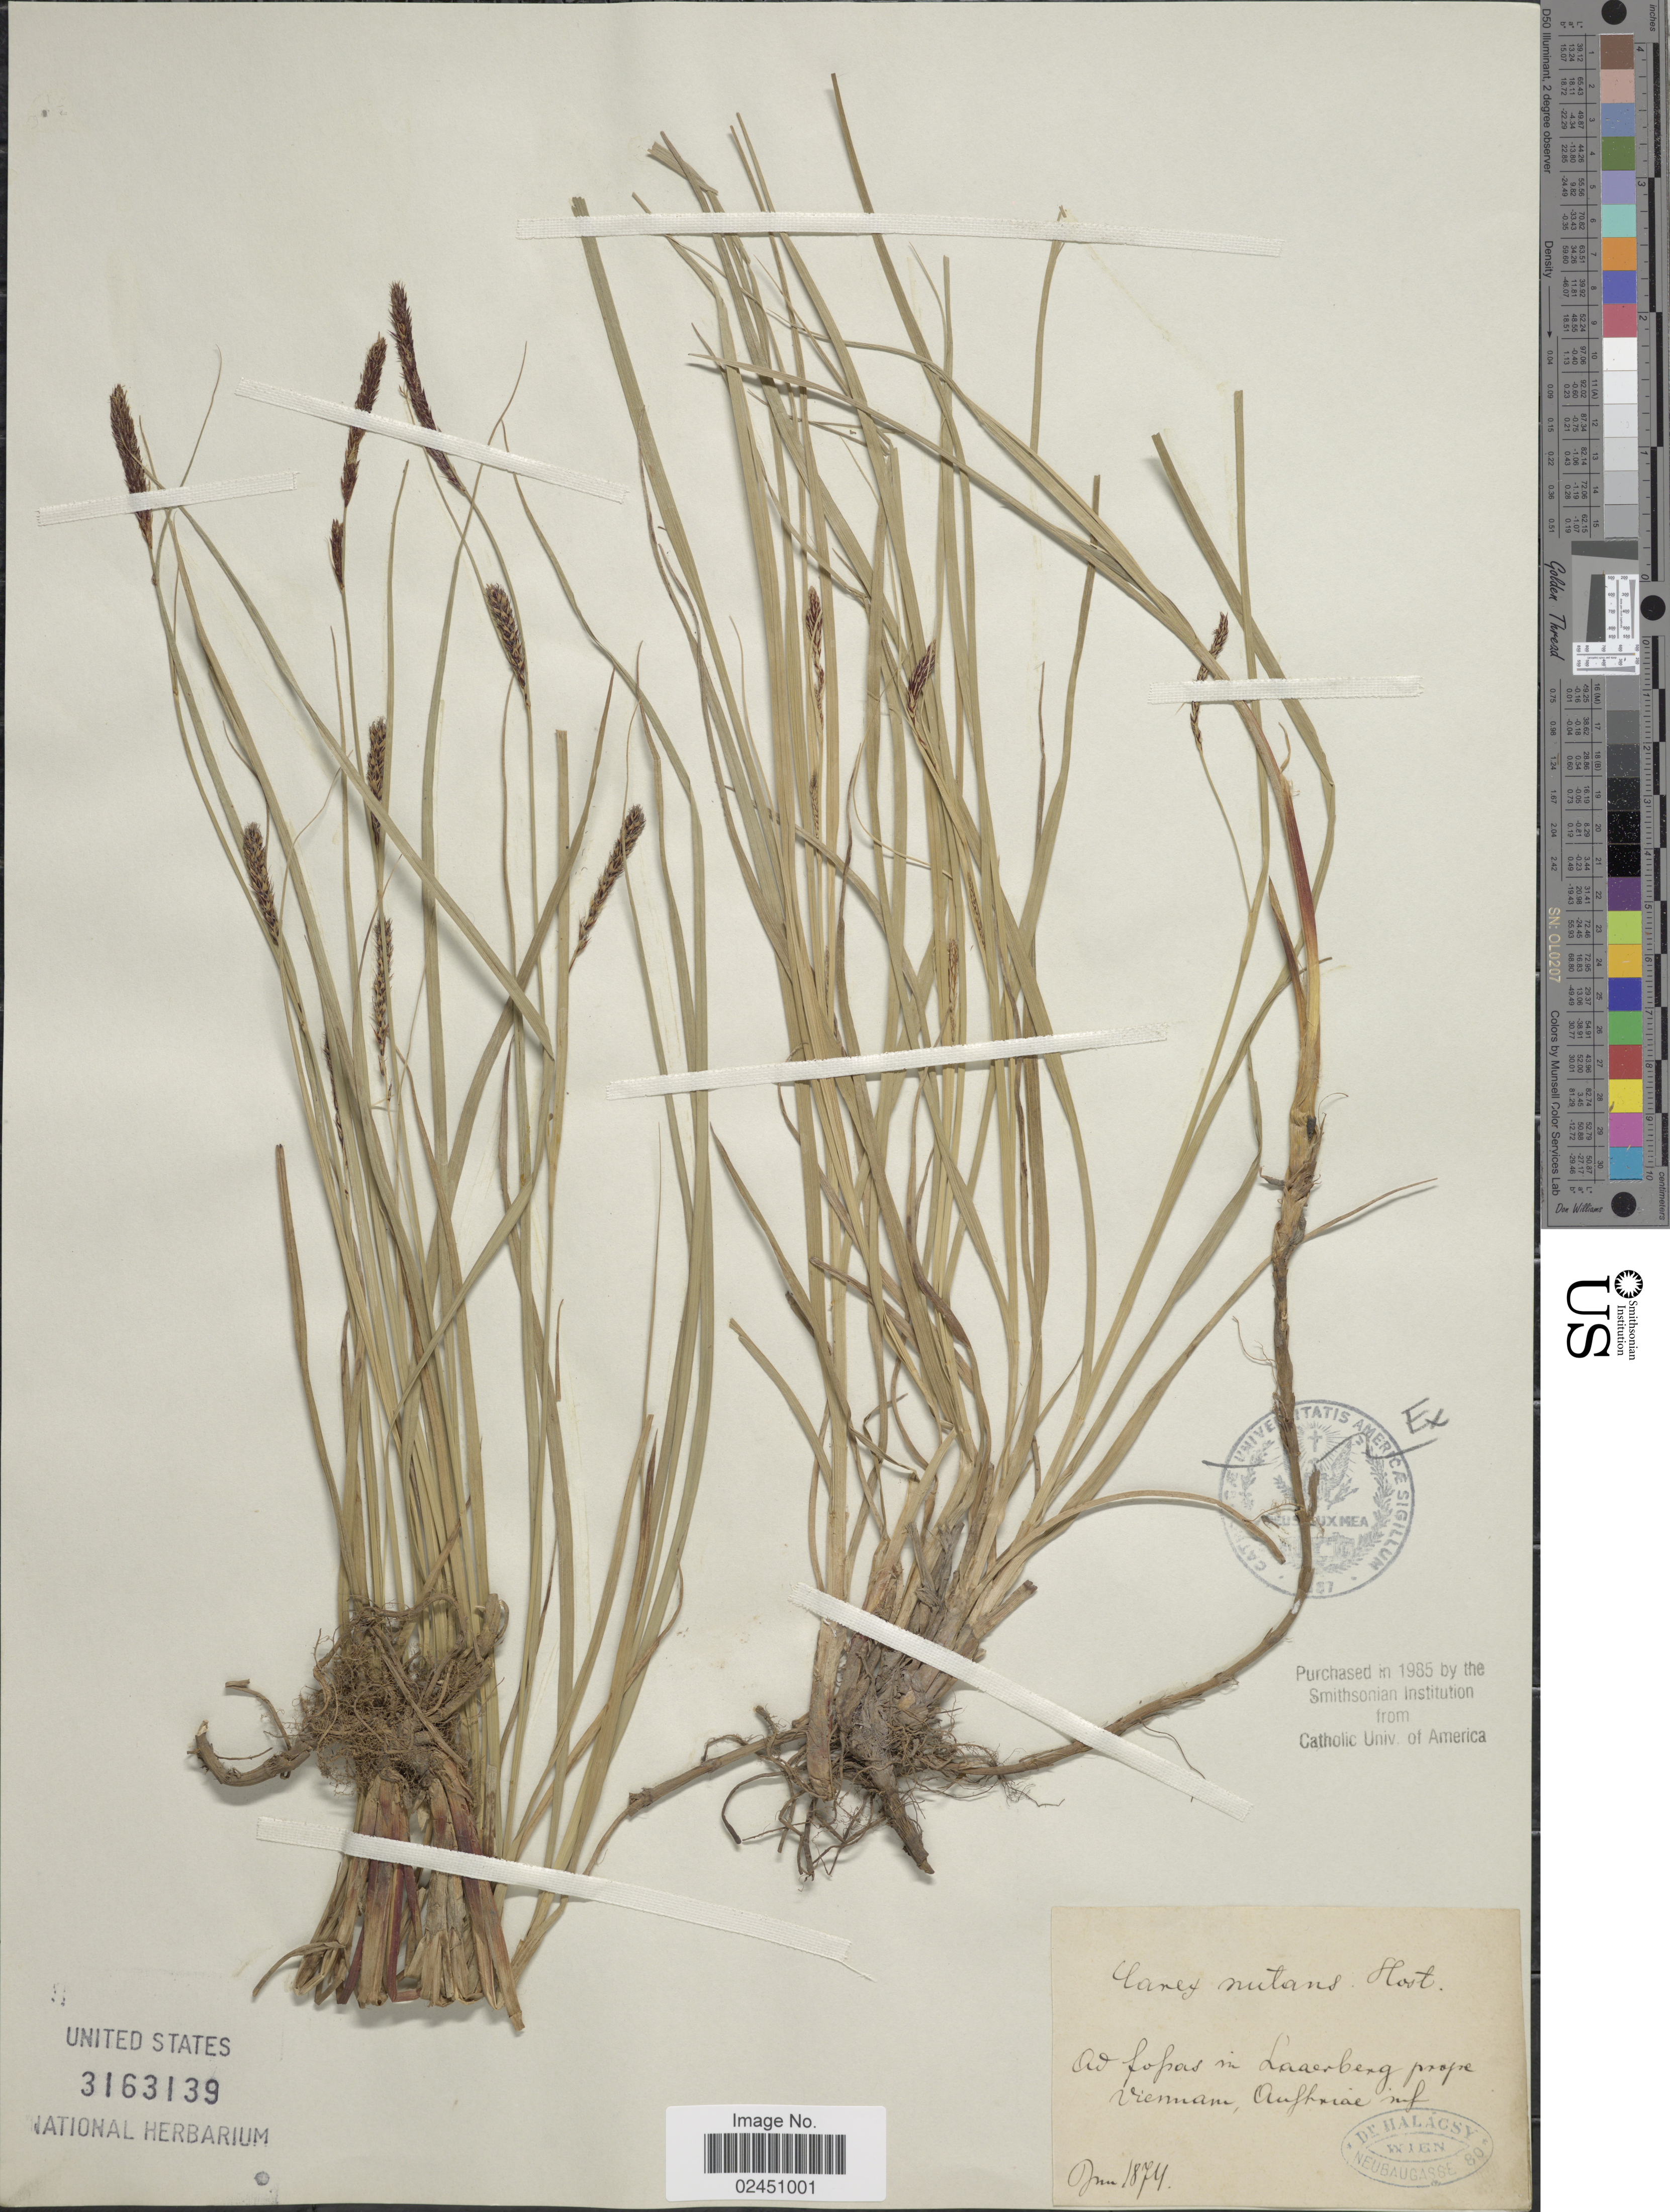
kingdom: Plantae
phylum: Tracheophyta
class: Liliopsida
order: Poales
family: Cyperaceae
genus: Carex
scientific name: Carex melanostachya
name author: M. Bieb. ex Willd.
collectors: -- Halacsy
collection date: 1874-06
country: Austria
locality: Ad fofas in Laaerberg prope Vienman, Oufhriae suf [interpreted]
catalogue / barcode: US 3163139